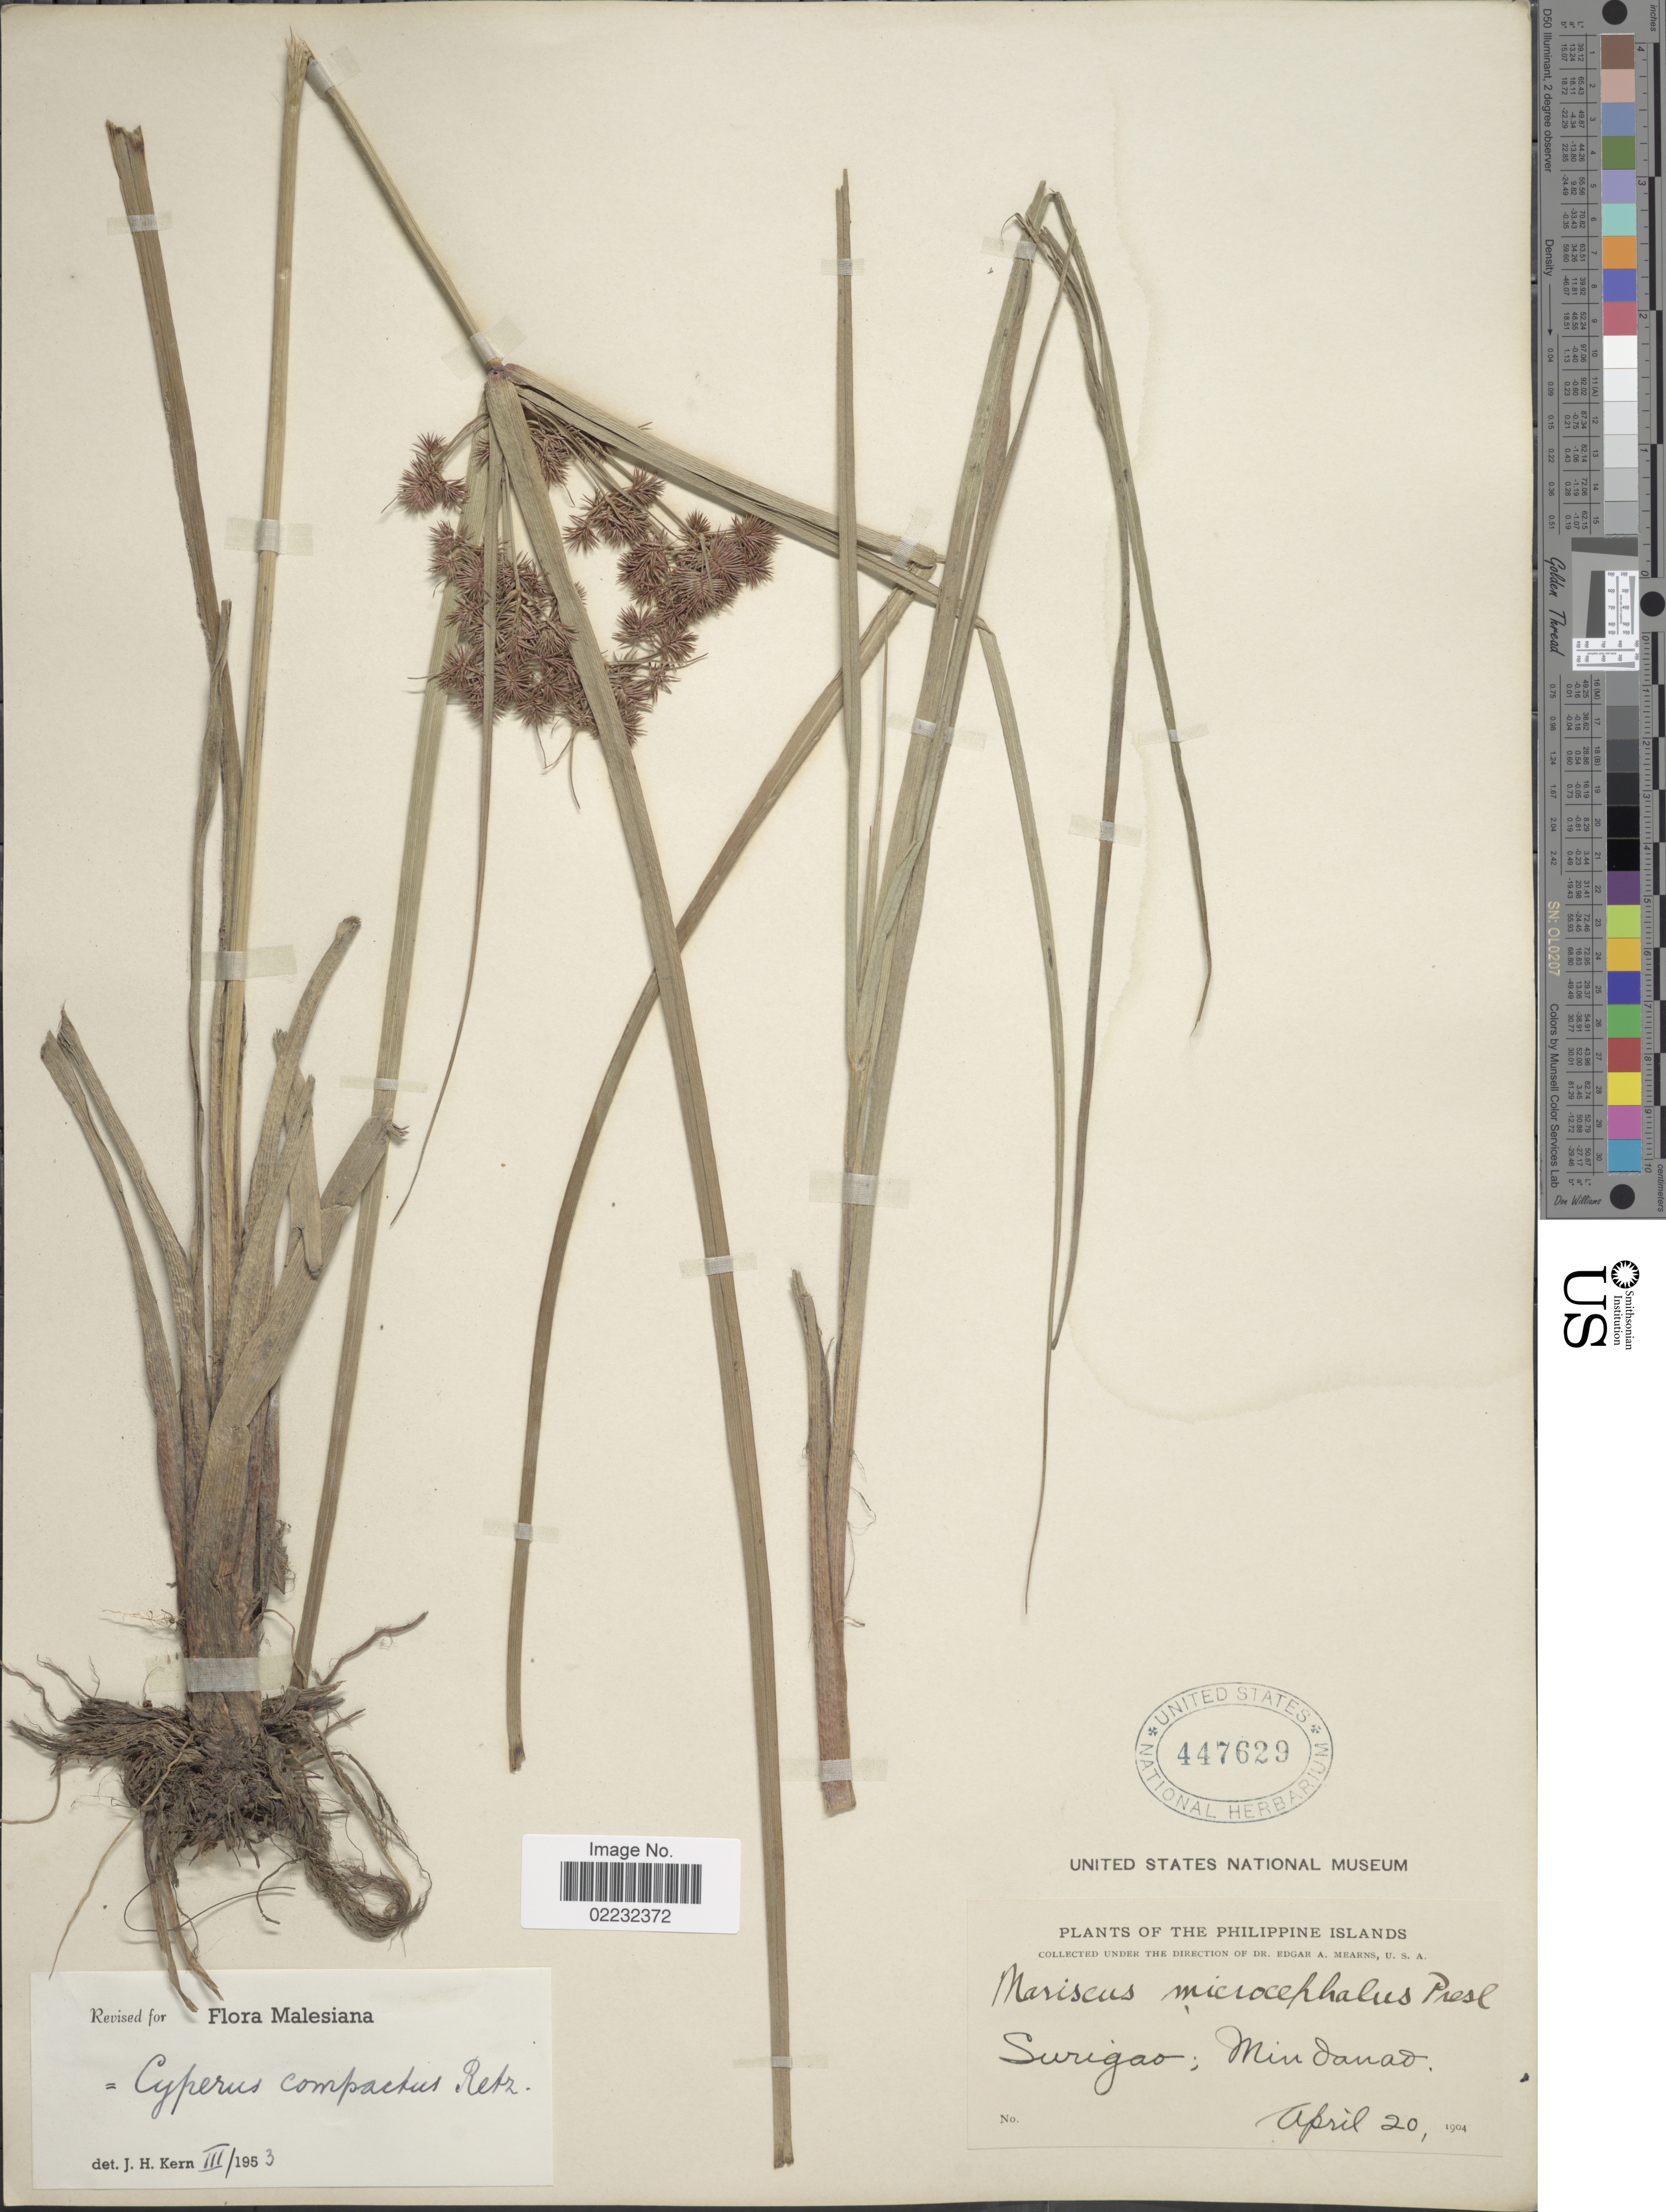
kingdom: Plantae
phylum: Tracheophyta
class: Liliopsida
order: Poales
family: Cyperaceae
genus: Cyperus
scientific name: Cyperus compactus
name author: Retz.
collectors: E. A. Mearns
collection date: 1904-04-20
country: Philippines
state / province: Caraga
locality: Surigao, Mindanao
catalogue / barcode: US 447629